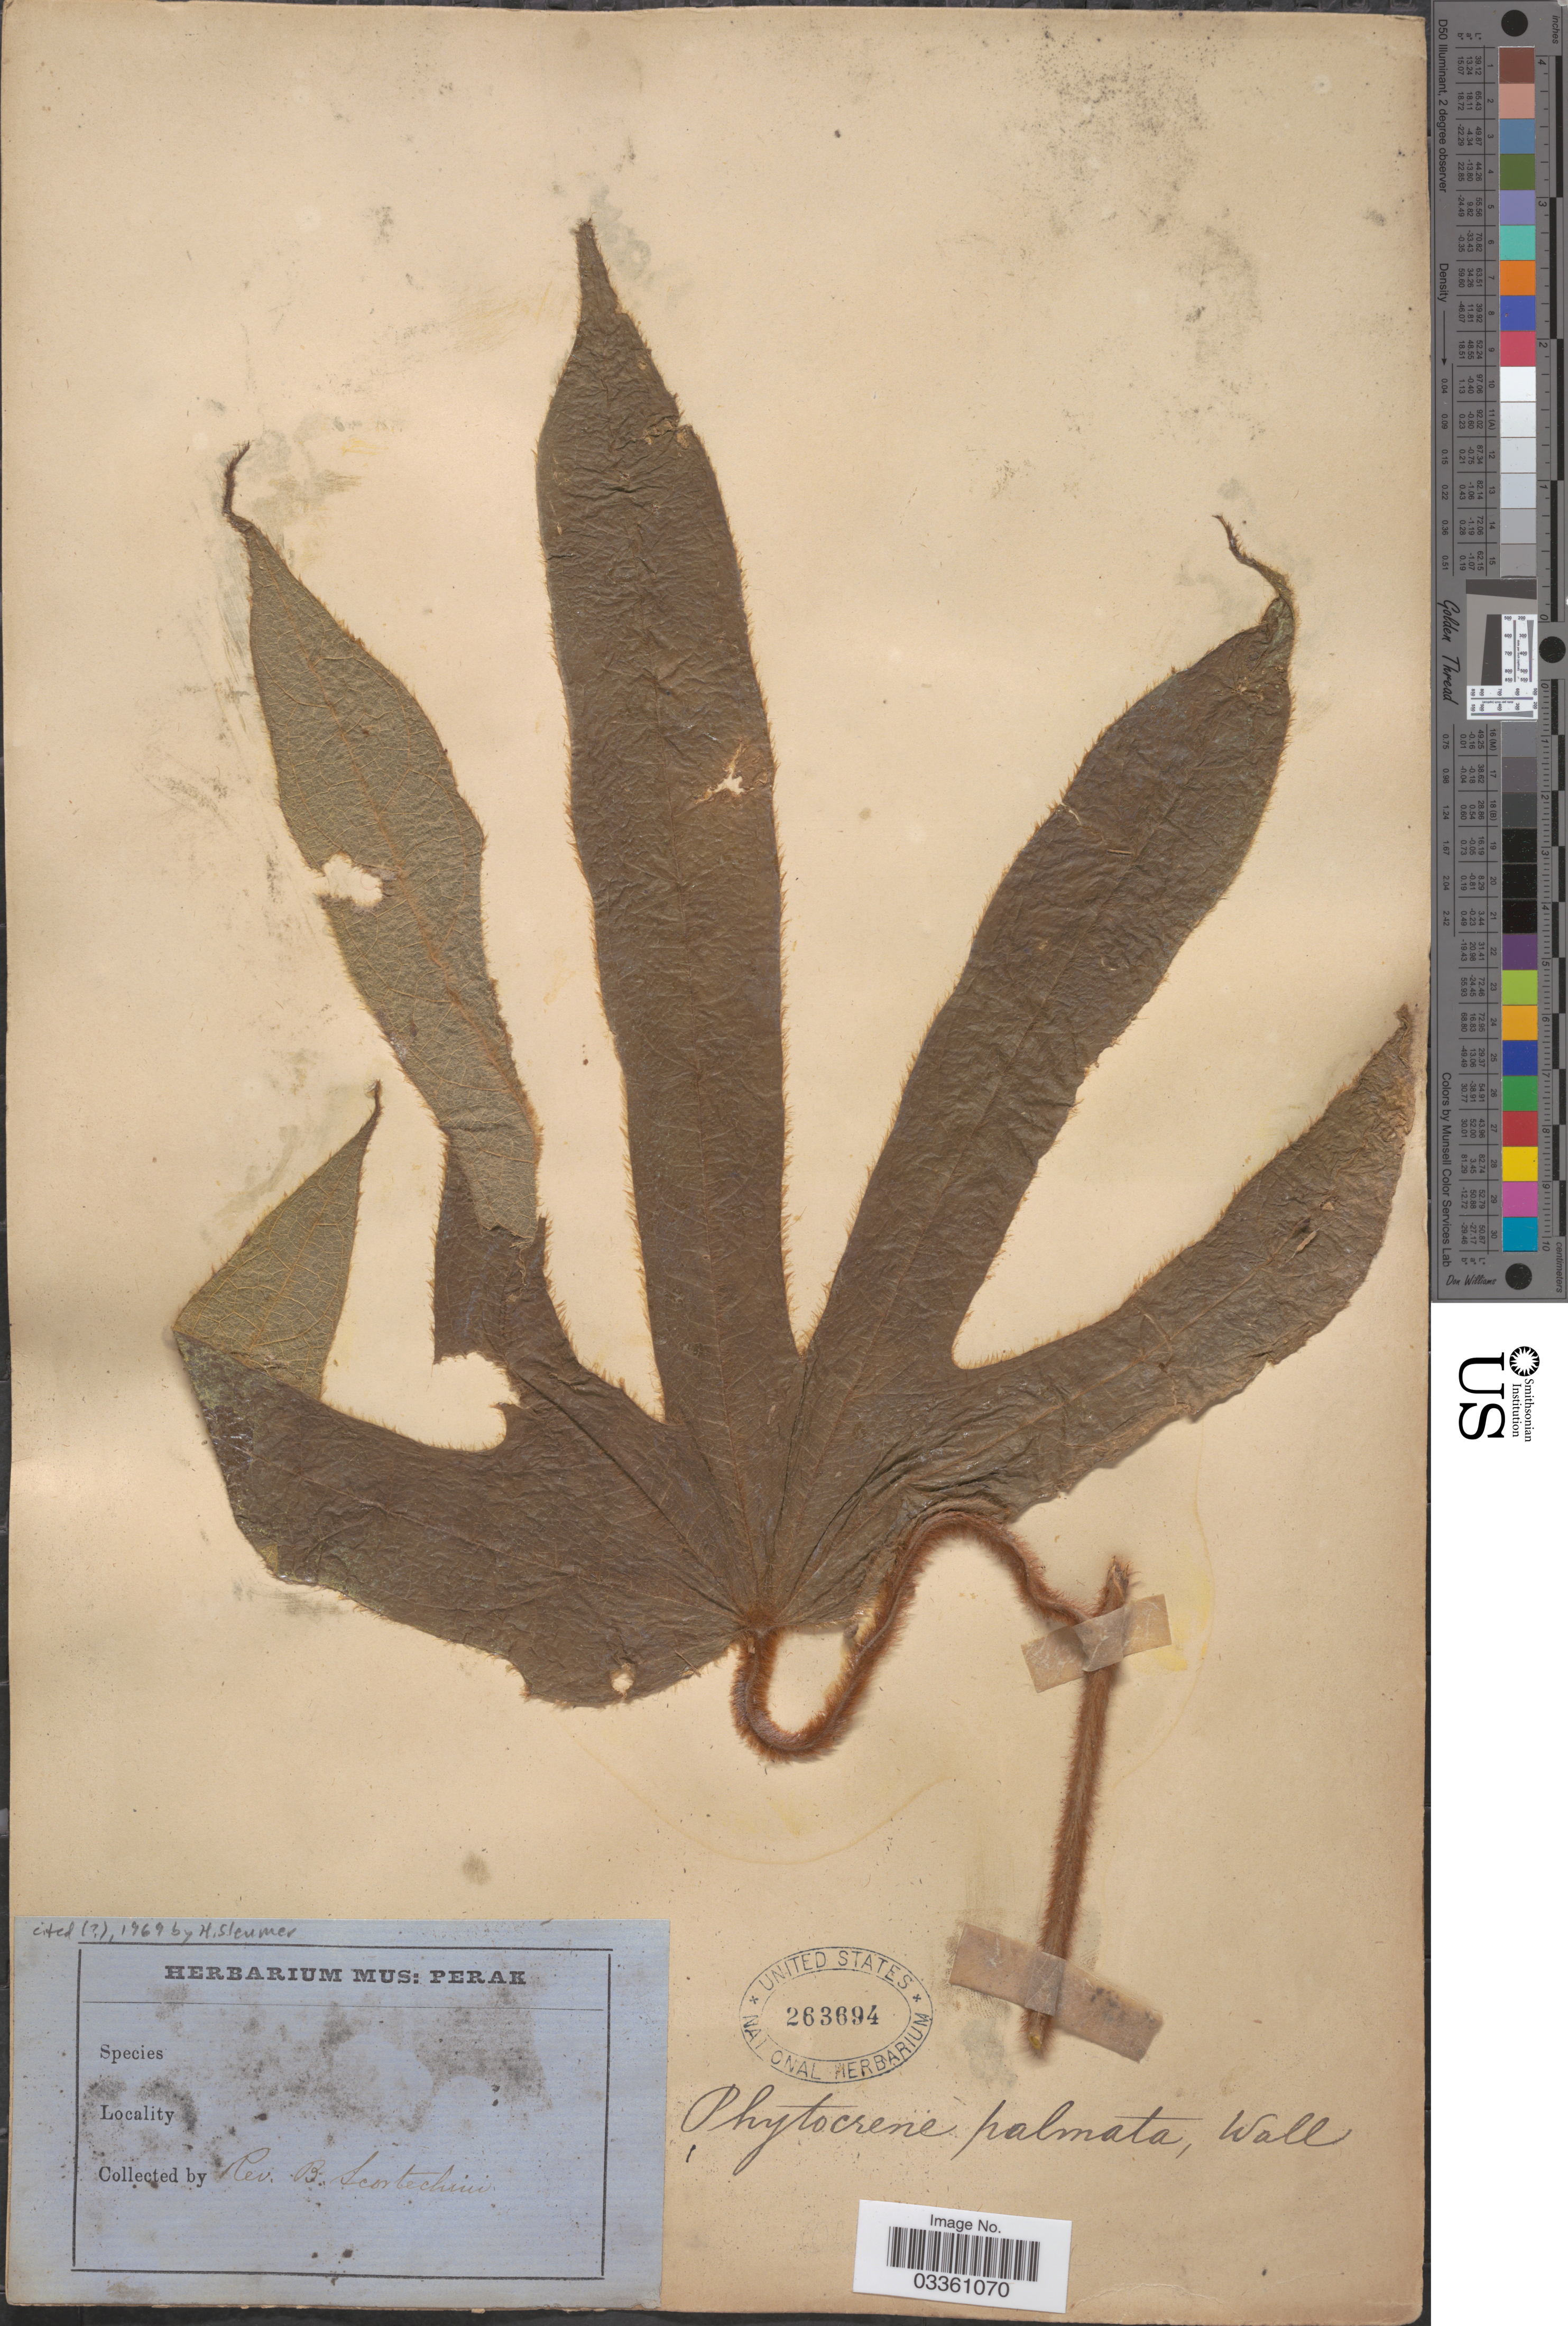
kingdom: Plantae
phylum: Tracheophyta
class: Magnoliopsida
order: Icacinales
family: Icacinaceae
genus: Phytocrene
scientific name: Phytocrene palmata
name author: Wall.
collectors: Fr. Scortechini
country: Malaysia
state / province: Perak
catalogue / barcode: US 263694